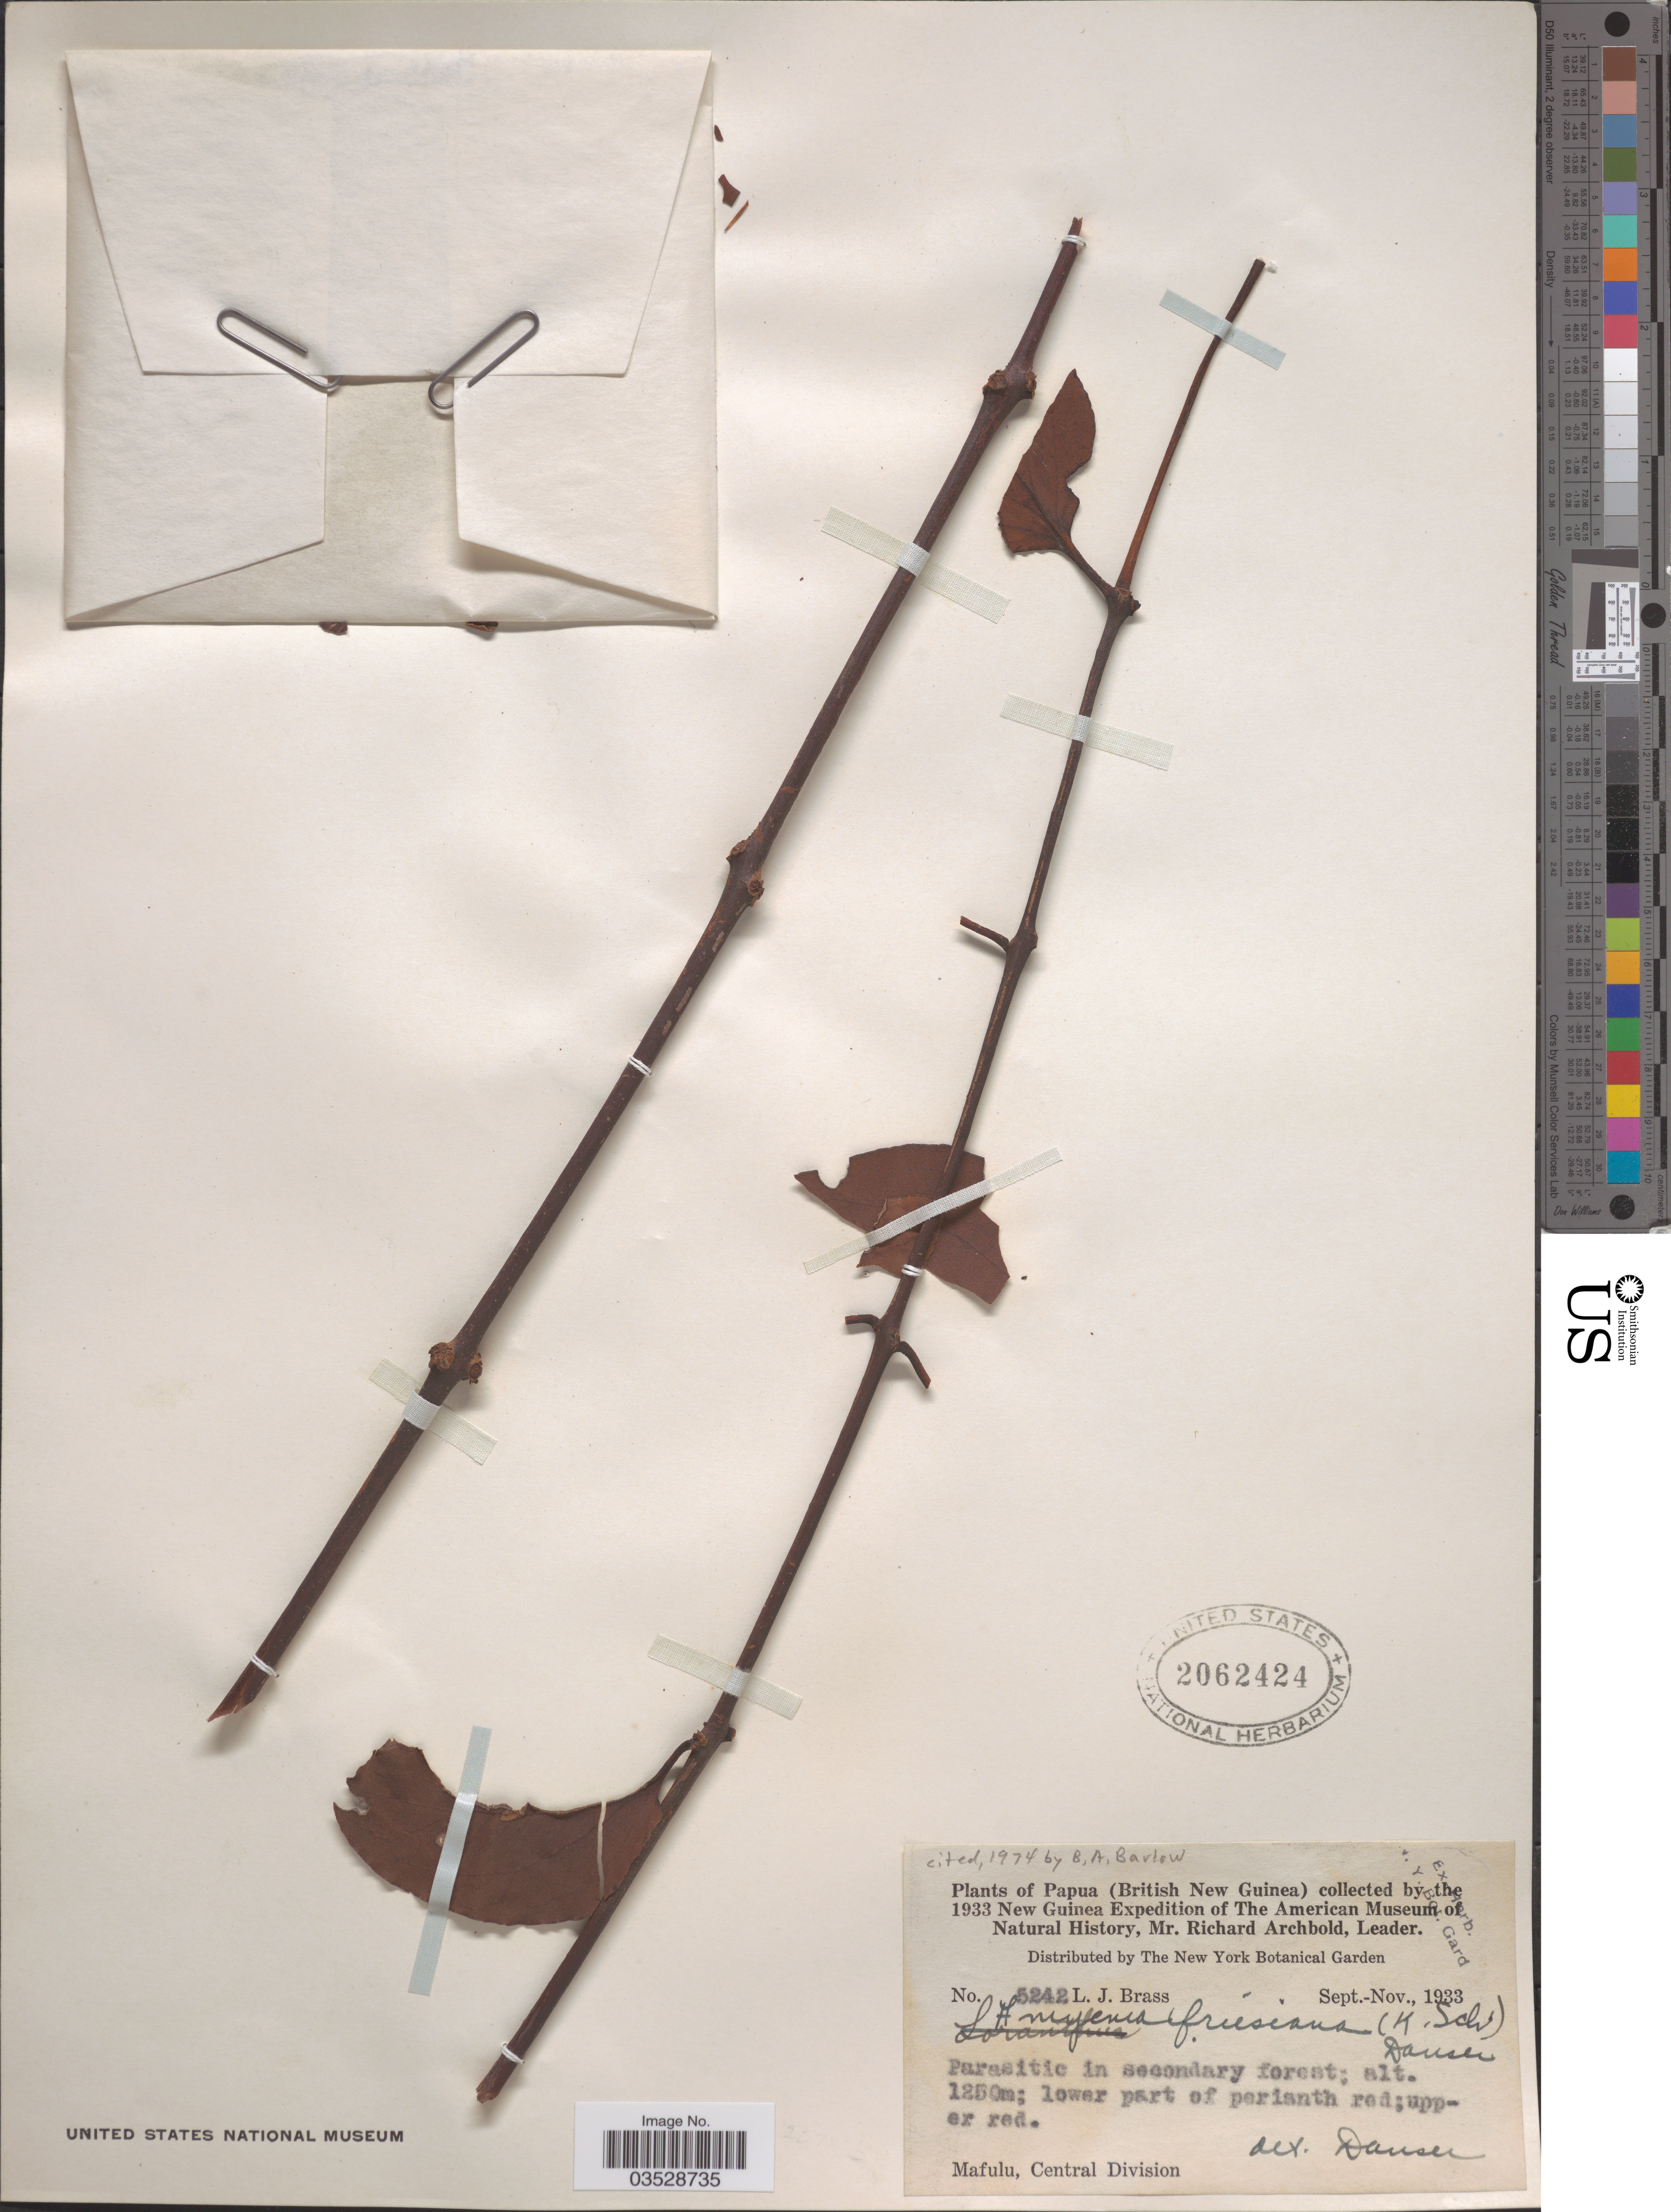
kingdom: Plantae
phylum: Tracheophyta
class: Magnoliopsida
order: Santalales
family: Loranthaceae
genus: Amyema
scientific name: Amyema friesiana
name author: (K. Schum.) Danser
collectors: L. J. Brass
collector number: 5242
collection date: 1933-09/1933-11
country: Papua New Guinea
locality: (British New Guinea). Mafulu, Central Division.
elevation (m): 1250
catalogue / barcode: US 2062424